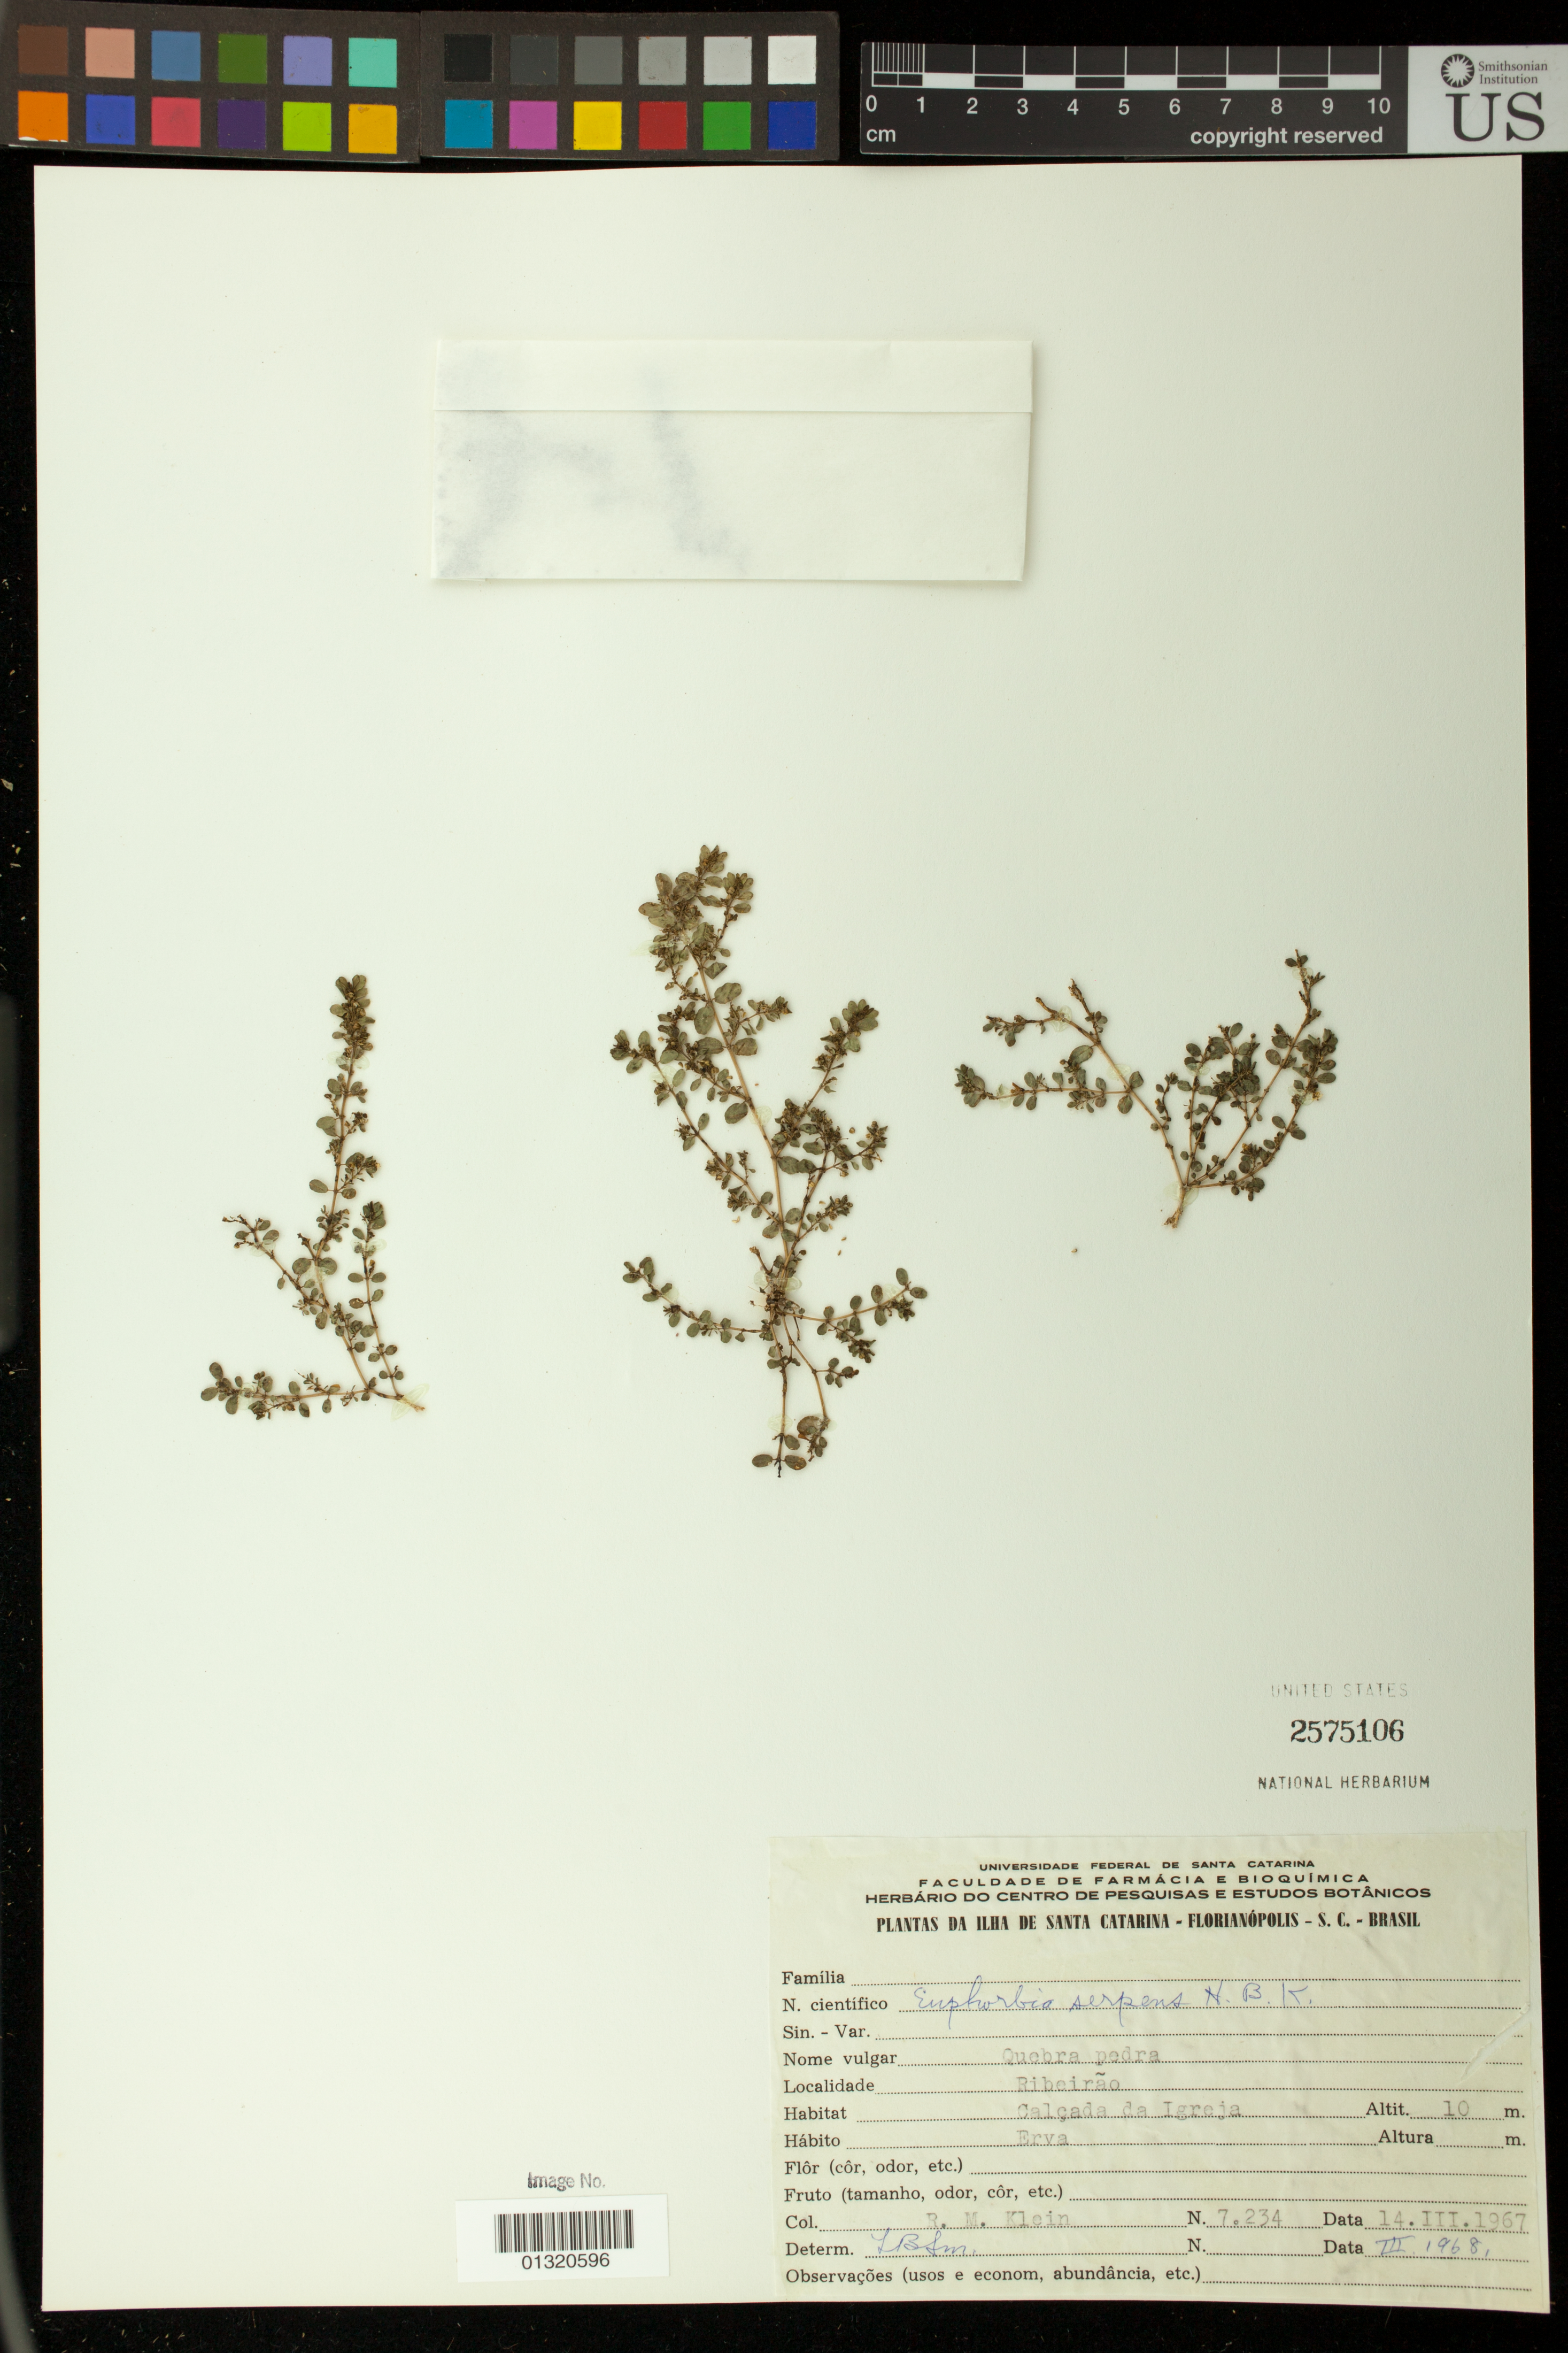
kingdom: Plantae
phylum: Tracheophyta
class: Magnoliopsida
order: Malpighiales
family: Euphorbiaceae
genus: Euphorbia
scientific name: Euphorbia serpens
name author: Kunth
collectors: R. M. Klein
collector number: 7234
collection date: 1967-03-14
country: Brazil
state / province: Santa Catarina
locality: Ribeirão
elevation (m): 10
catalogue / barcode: US 2575106